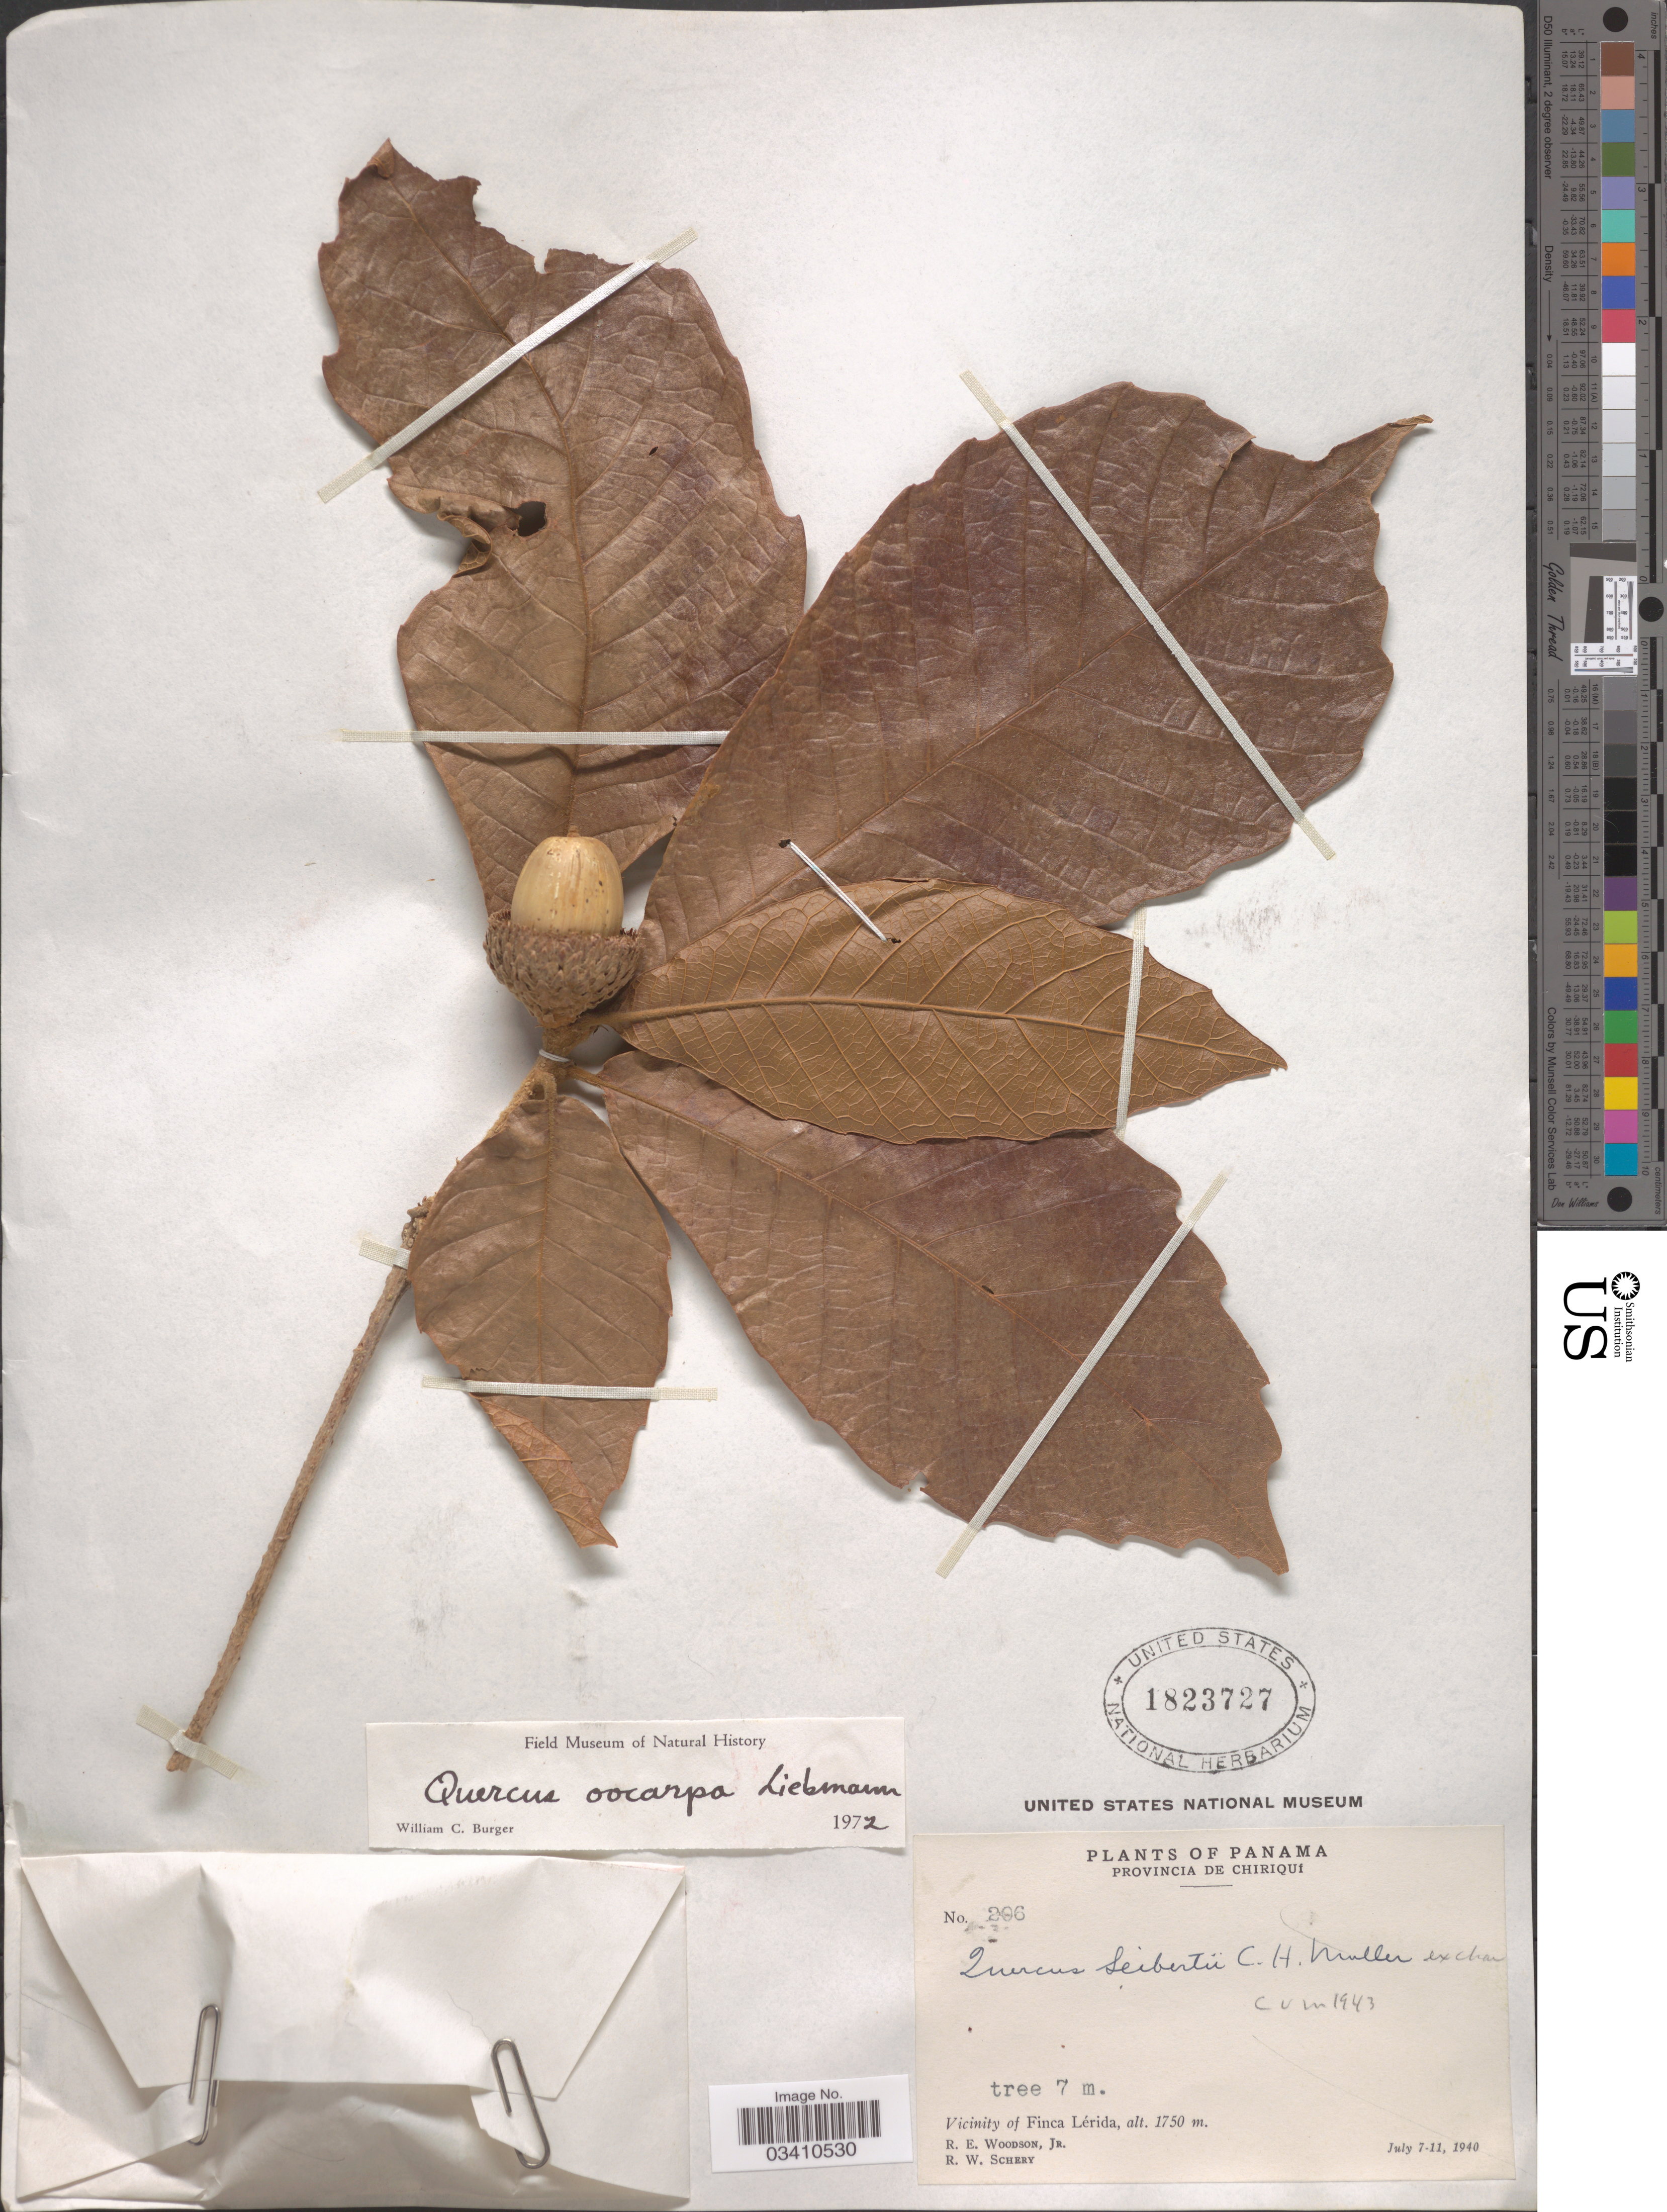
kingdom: Plantae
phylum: Tracheophyta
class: Magnoliopsida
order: Fagales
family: Fagaceae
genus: Quercus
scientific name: Quercus oocarpa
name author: Liebm.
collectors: R. E. Woodson & R. Scherry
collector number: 296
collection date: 1940-07-07/1940-07-11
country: Panama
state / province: Chiriqui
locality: Vicinity of Finca Lérida.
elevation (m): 1750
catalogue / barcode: US 1823727